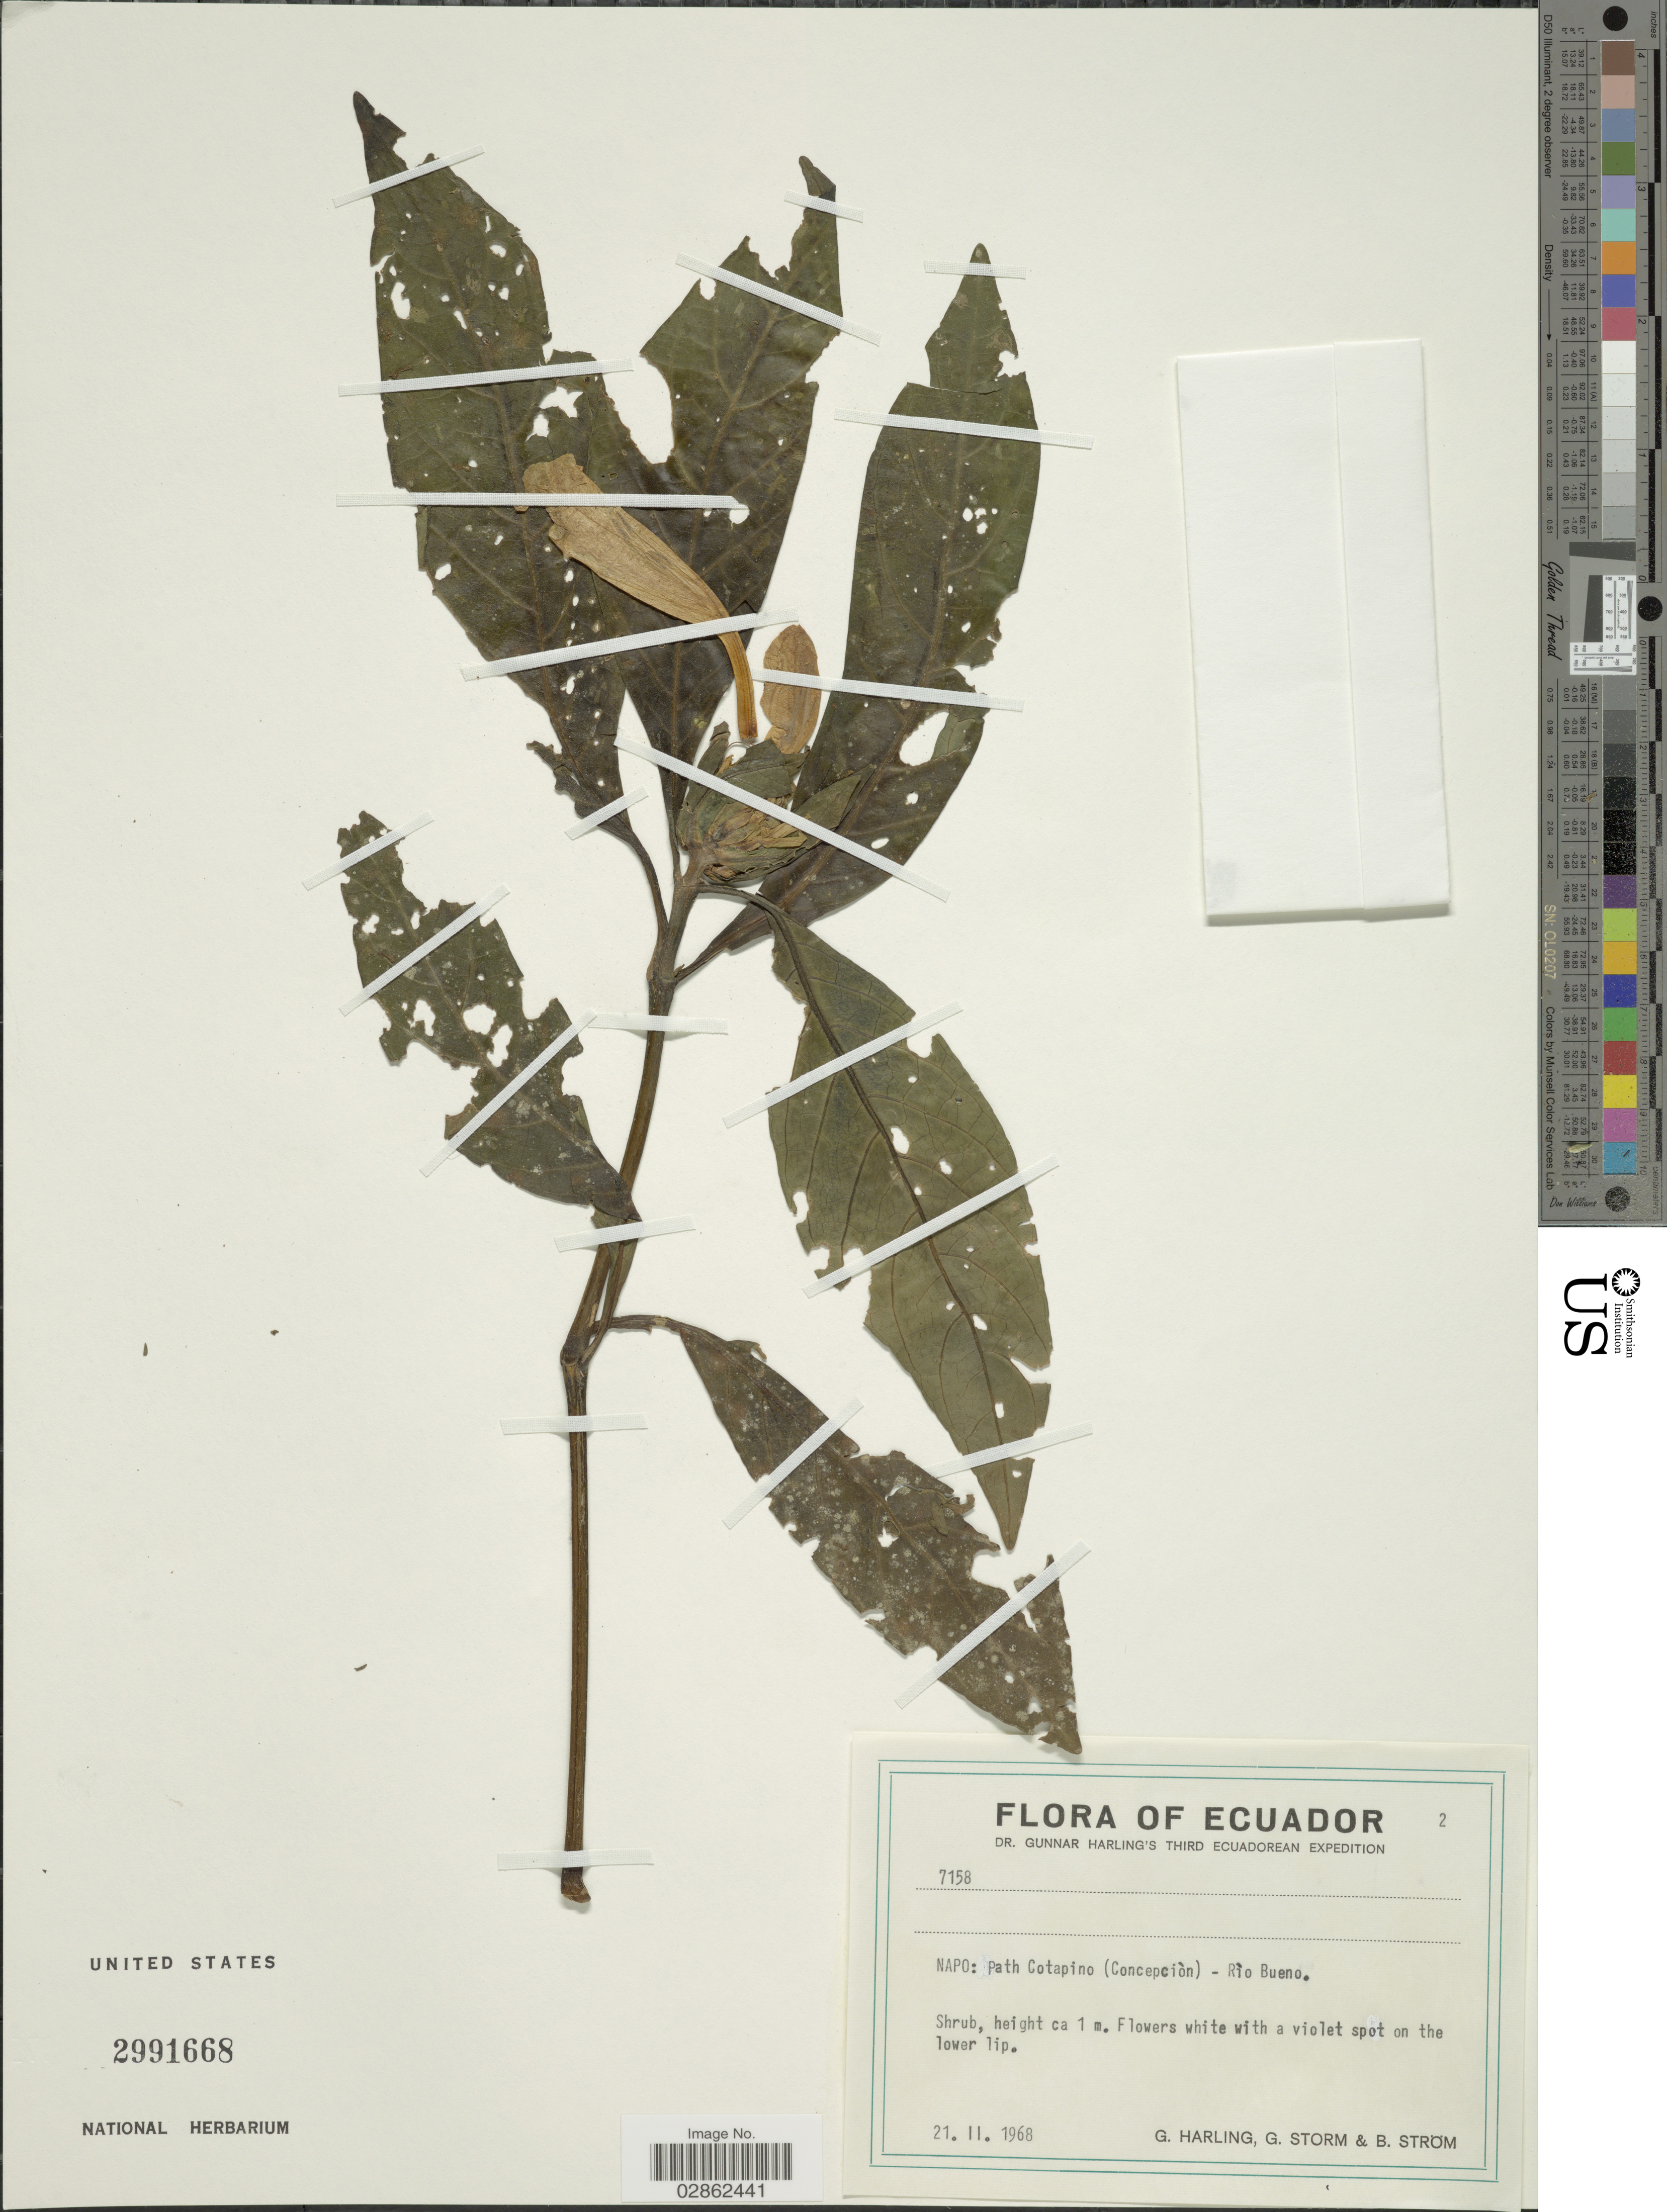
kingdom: Plantae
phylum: Tracheophyta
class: Magnoliopsida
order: Lamiales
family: Acanthaceae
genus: Ruellia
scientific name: Ruellia tubiflora f. bicolor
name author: Leonard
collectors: G. Harling, G. Storm & B. Ström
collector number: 7158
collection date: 1968-11-21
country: Ecuador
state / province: Napo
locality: Path Cotapino (Concepciòn)-Rìo Bueno.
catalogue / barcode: US 2991668